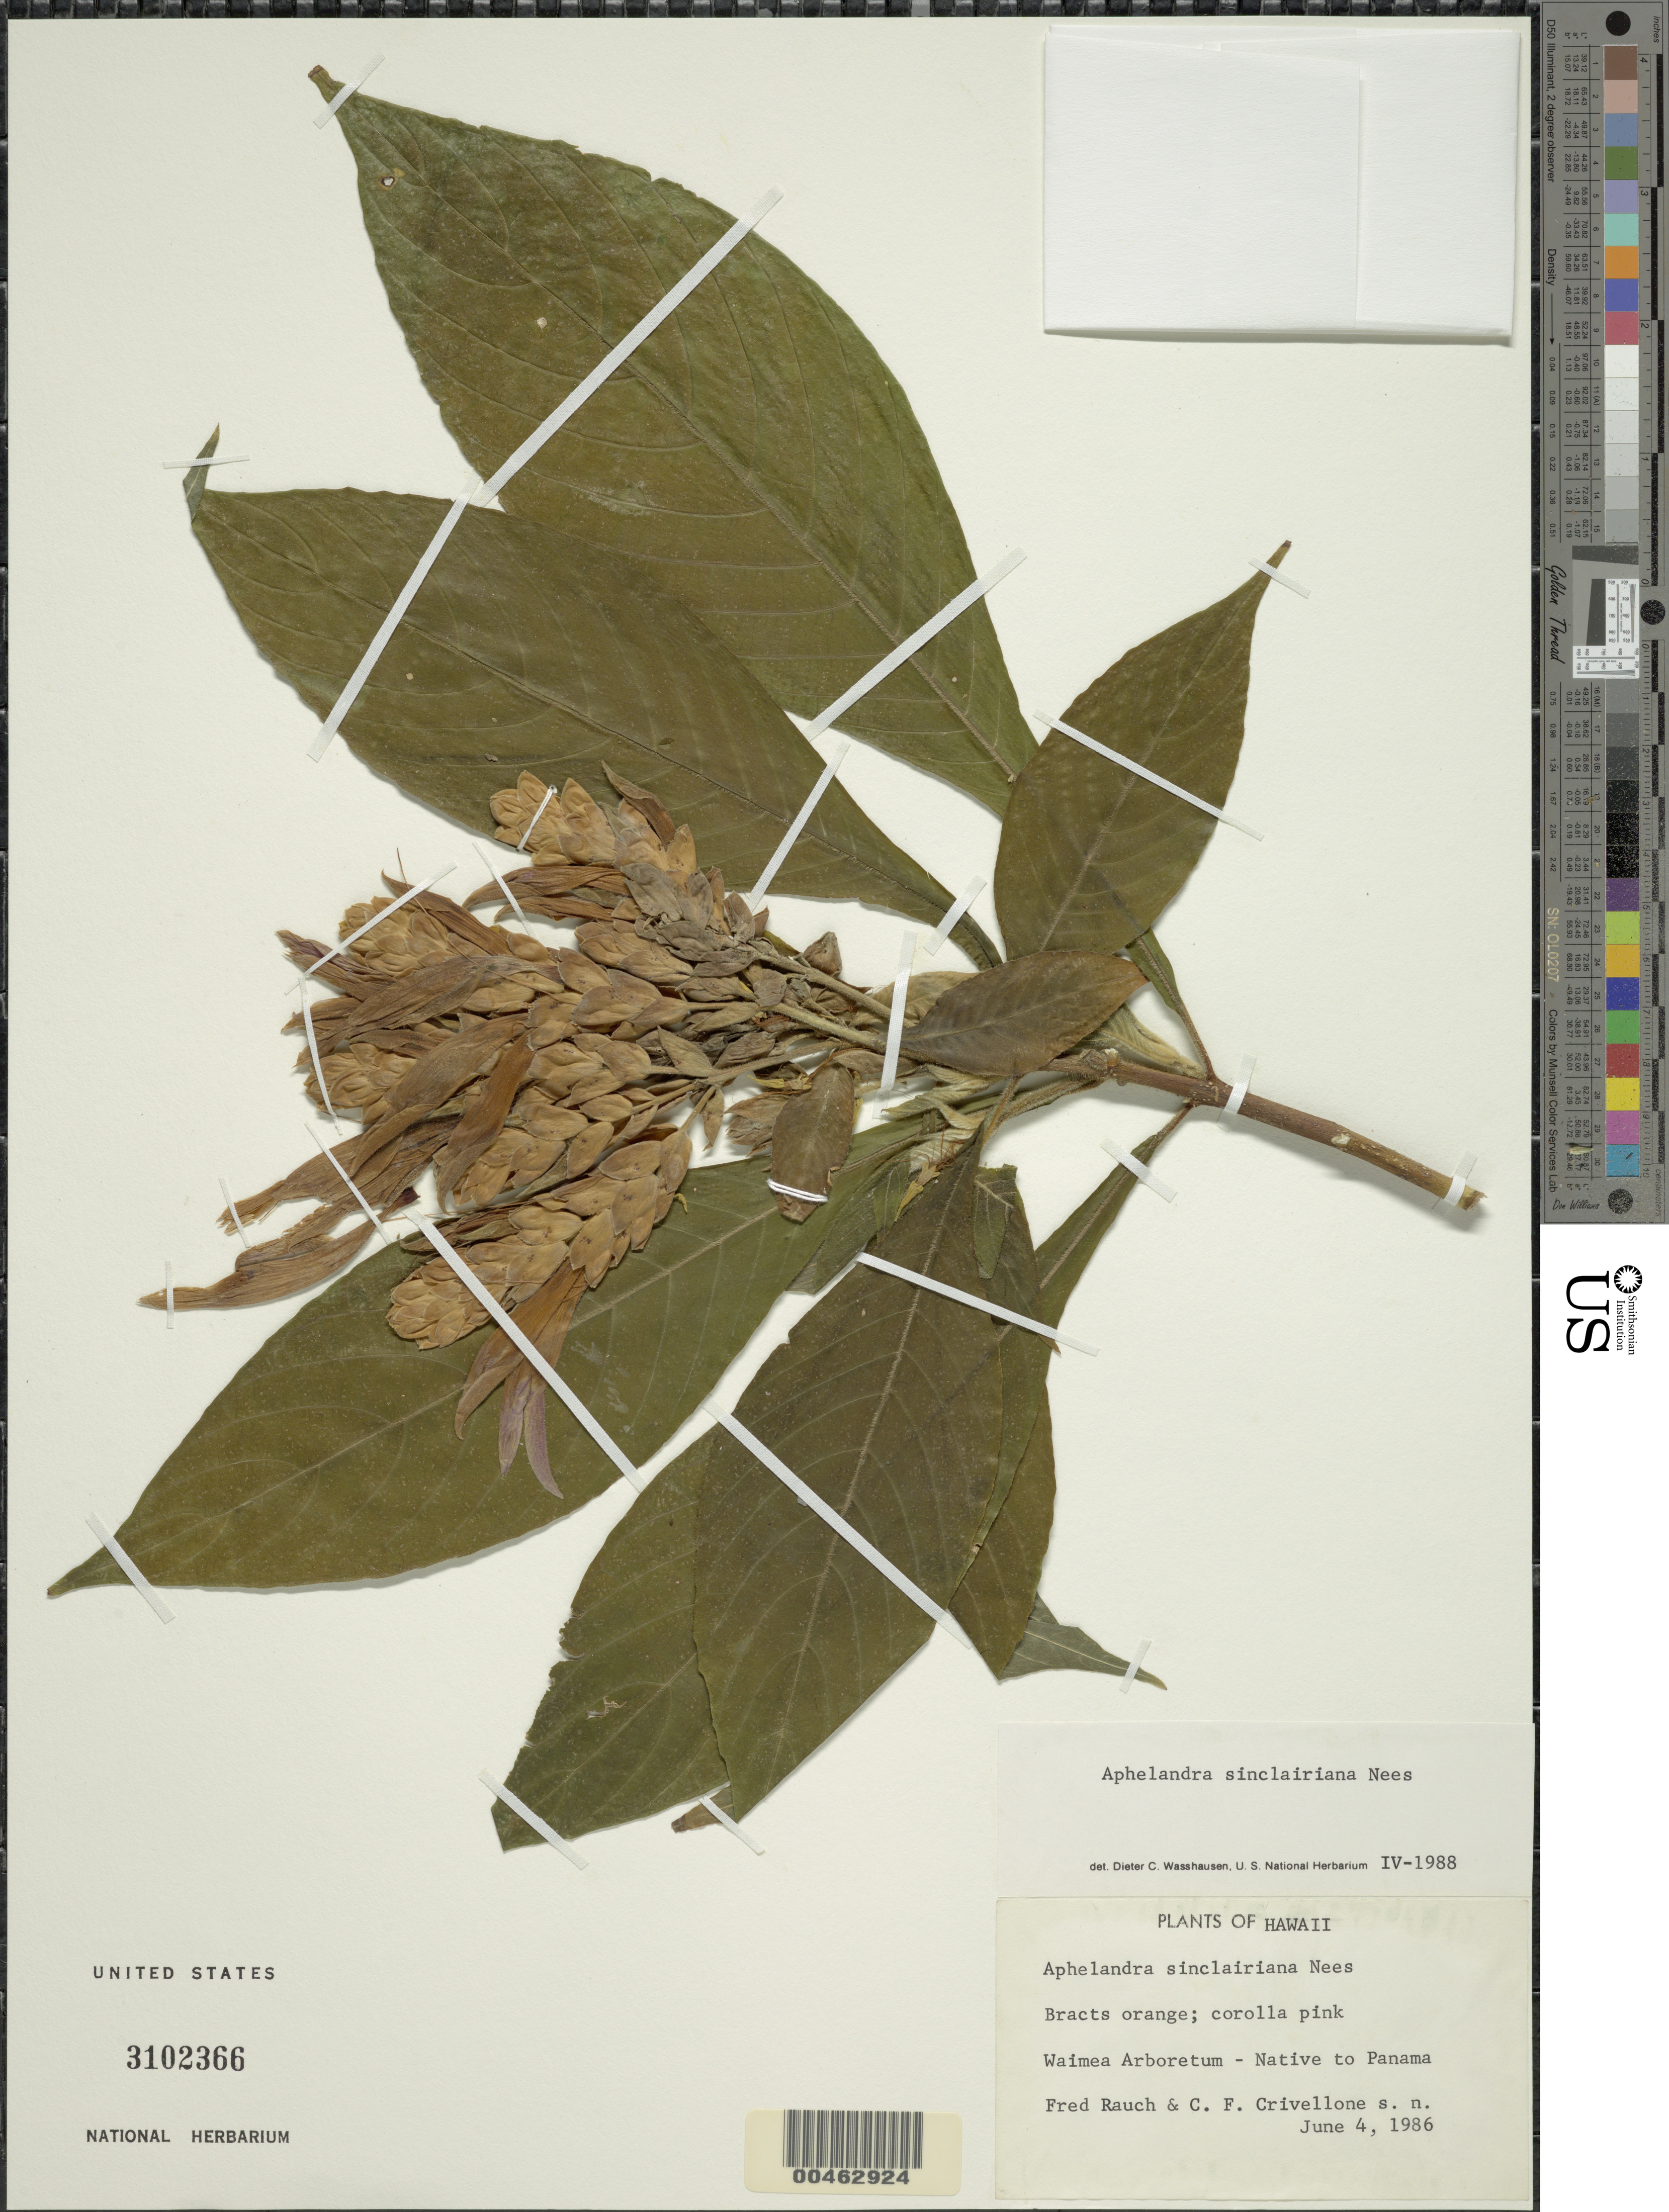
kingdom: Plantae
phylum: Tracheophyta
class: Magnoliopsida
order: Lamiales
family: Acanthaceae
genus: Aphelandra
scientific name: Aphelandra sinclairiana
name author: Nees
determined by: Wasshausen, Dieter C., (BOT), Smithsonian Institution - National Museum of Natural History (UNITED STATES)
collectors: F. Rauch & C. Crivellone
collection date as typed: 4 Jun 1986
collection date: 1986-06-04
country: United States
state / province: Hawaii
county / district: Honolulu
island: Oahu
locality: Waimea Arboretum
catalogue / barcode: US 3102366